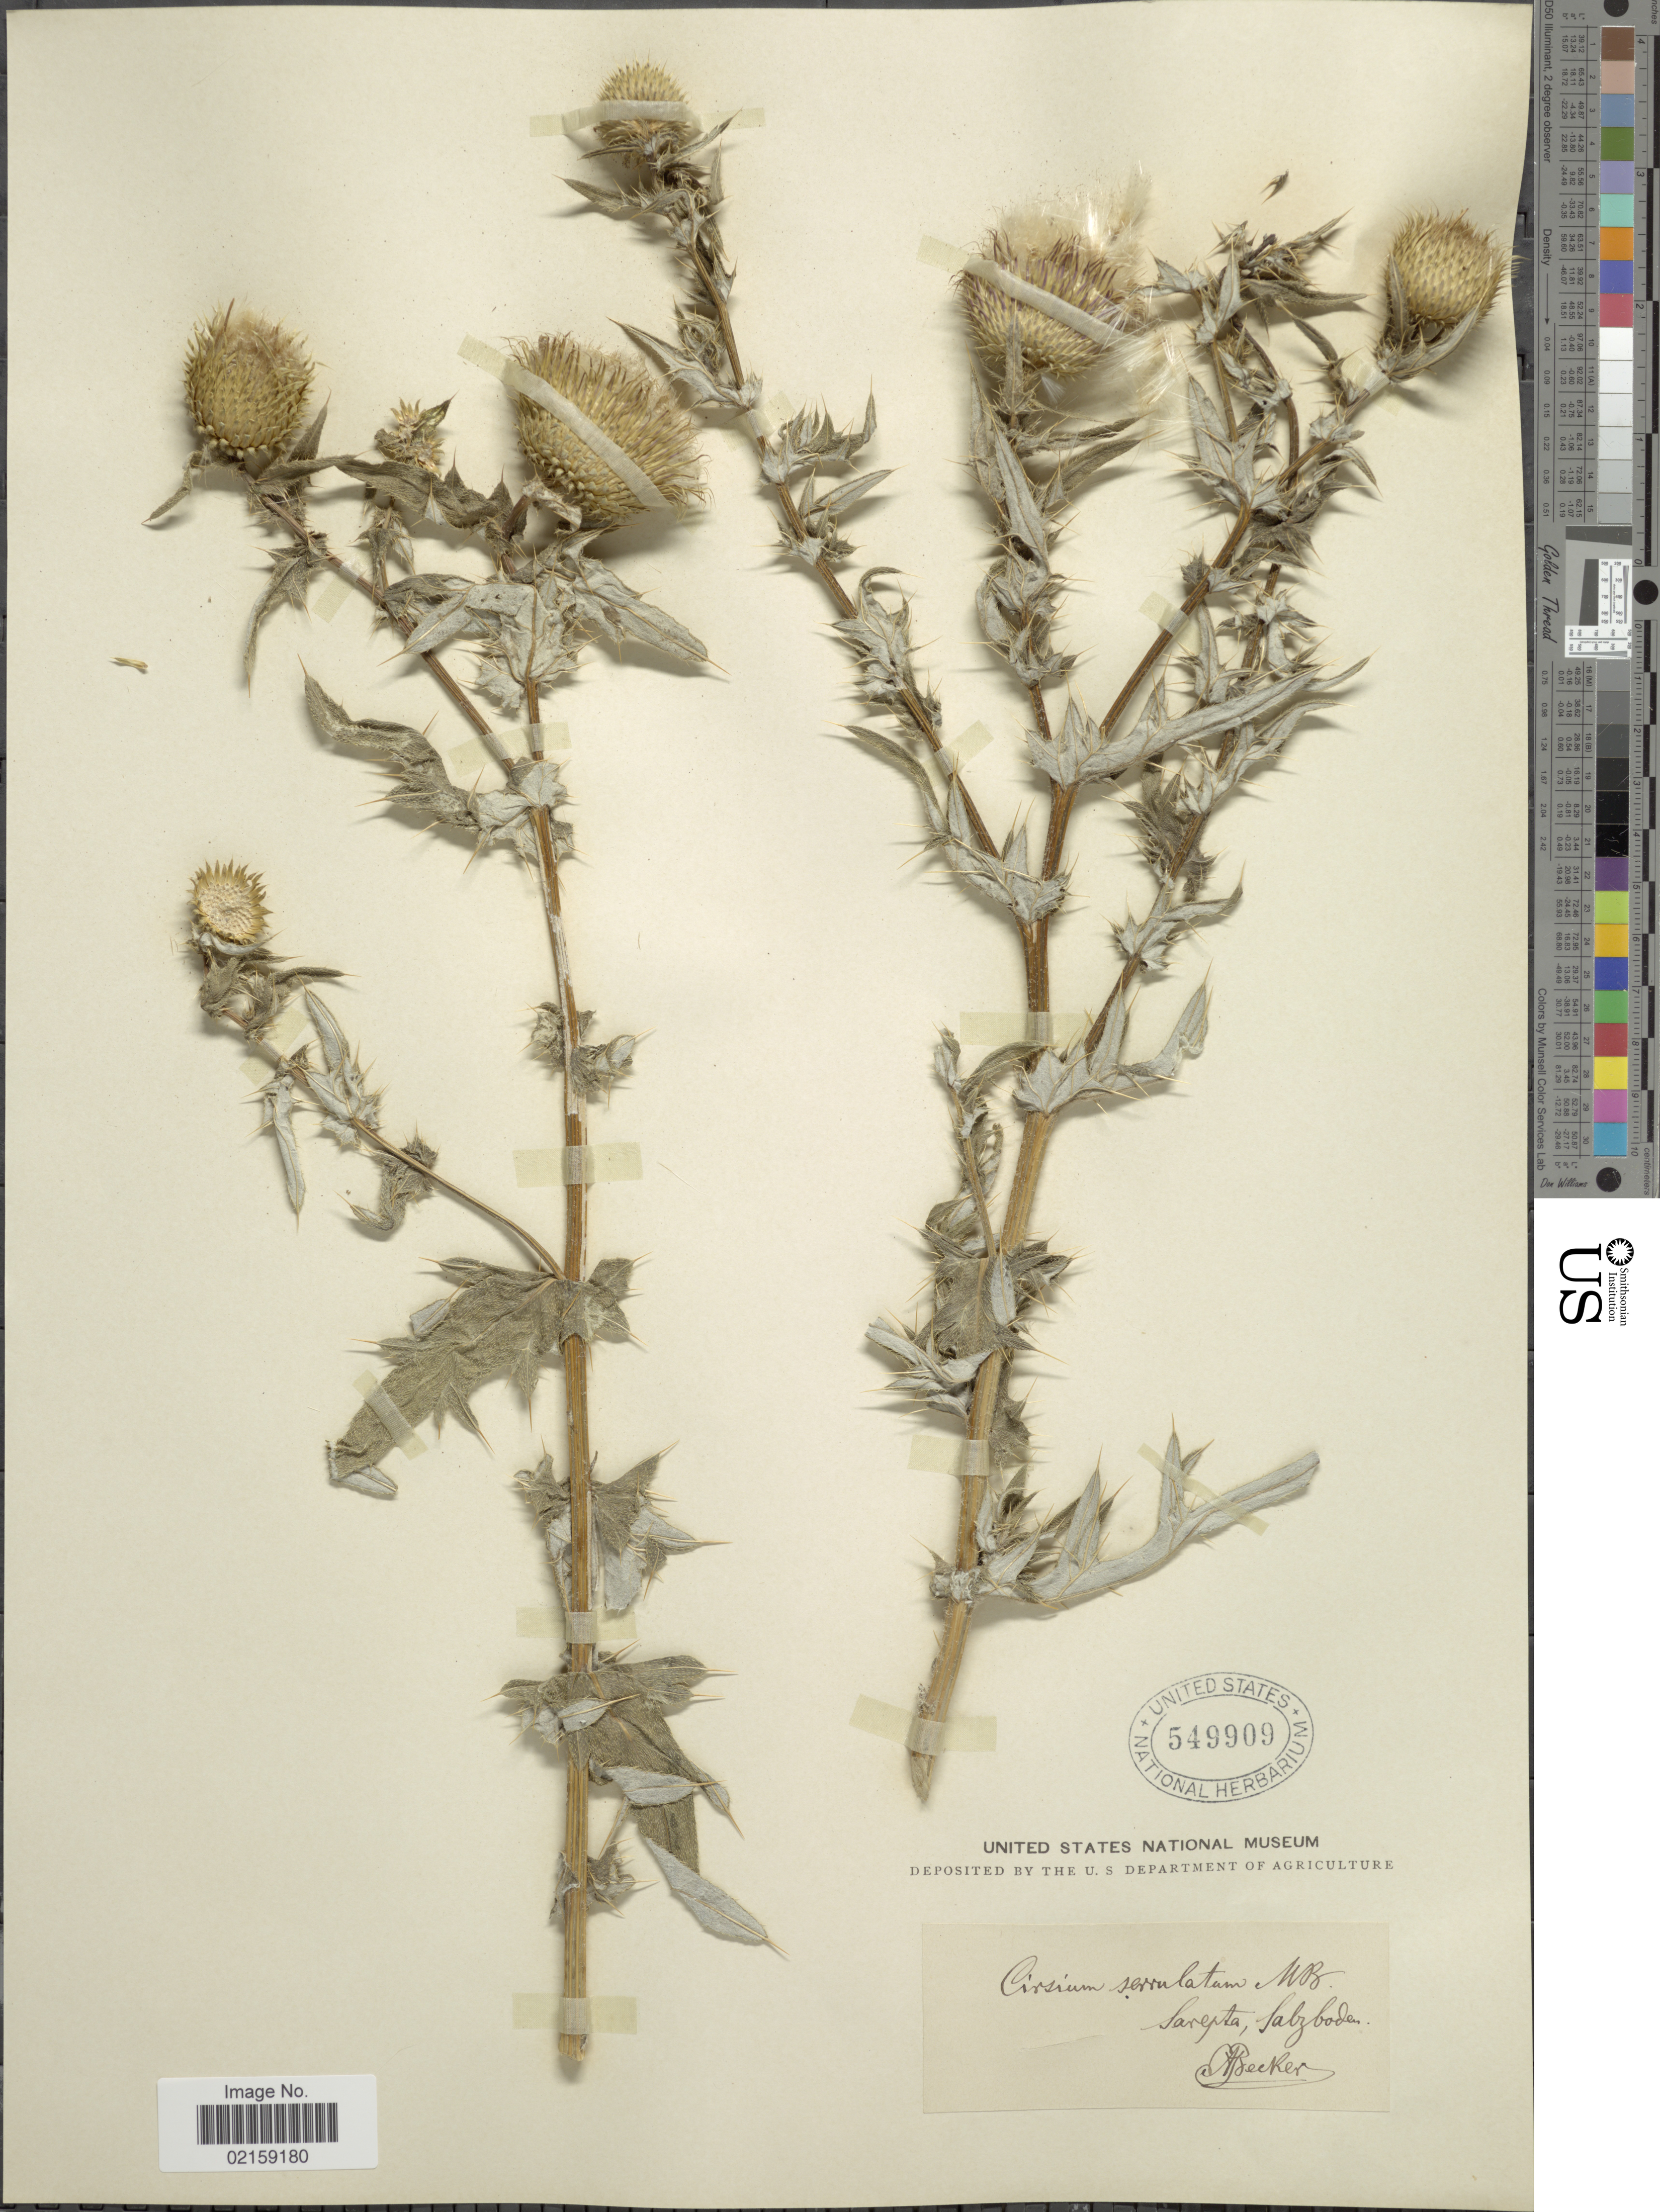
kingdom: Plantae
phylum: Tracheophyta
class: Magnoliopsida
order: Asterales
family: Asteraceae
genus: Cirsium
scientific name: Cirsium serrulatum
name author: (M. Bieb.) Fisch.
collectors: A. Becker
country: Russian Federation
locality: Sarepta, Salzboden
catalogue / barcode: US 549909